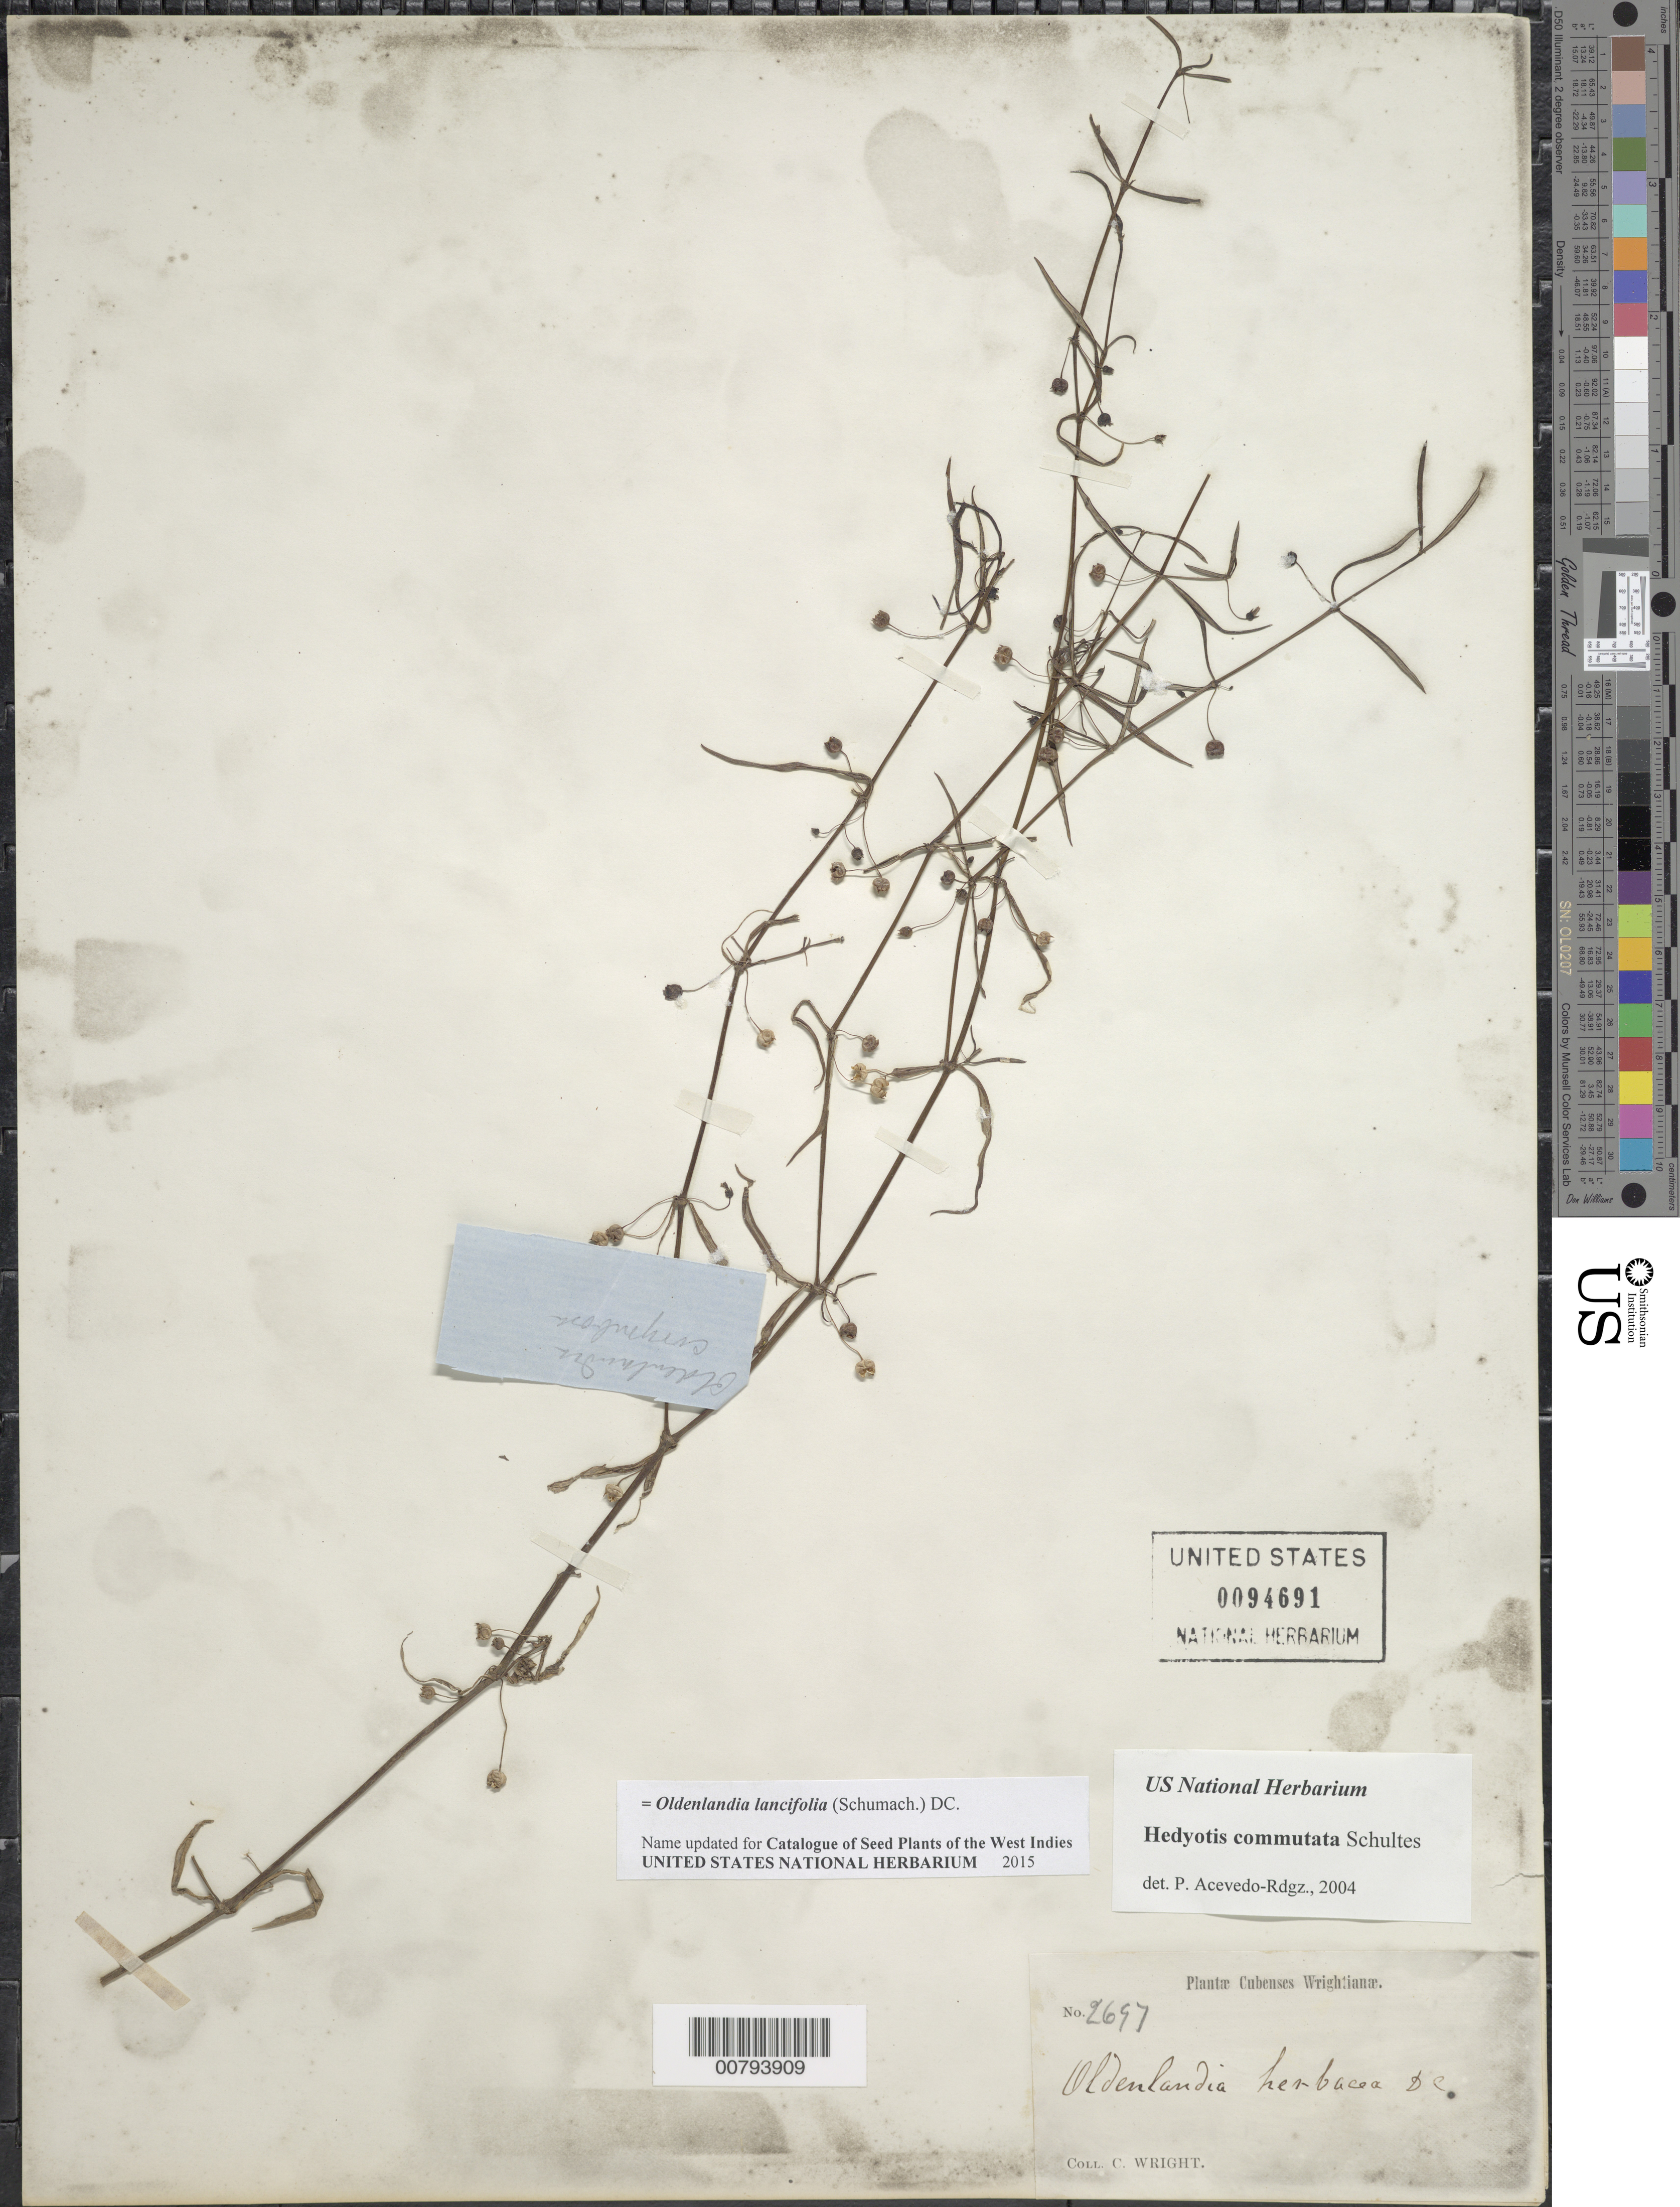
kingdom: Plantae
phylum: Tracheophyta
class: Magnoliopsida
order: Gentianales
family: Rubiaceae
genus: Oldenlandia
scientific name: Oldenlandia uniflora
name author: L.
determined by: Acevedo-Rodríguez, P., (BOT), Smithsonian Institution - National Museum of Natural History (UNITED STATES)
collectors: C. Wright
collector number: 2697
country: Cuba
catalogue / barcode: US 94691